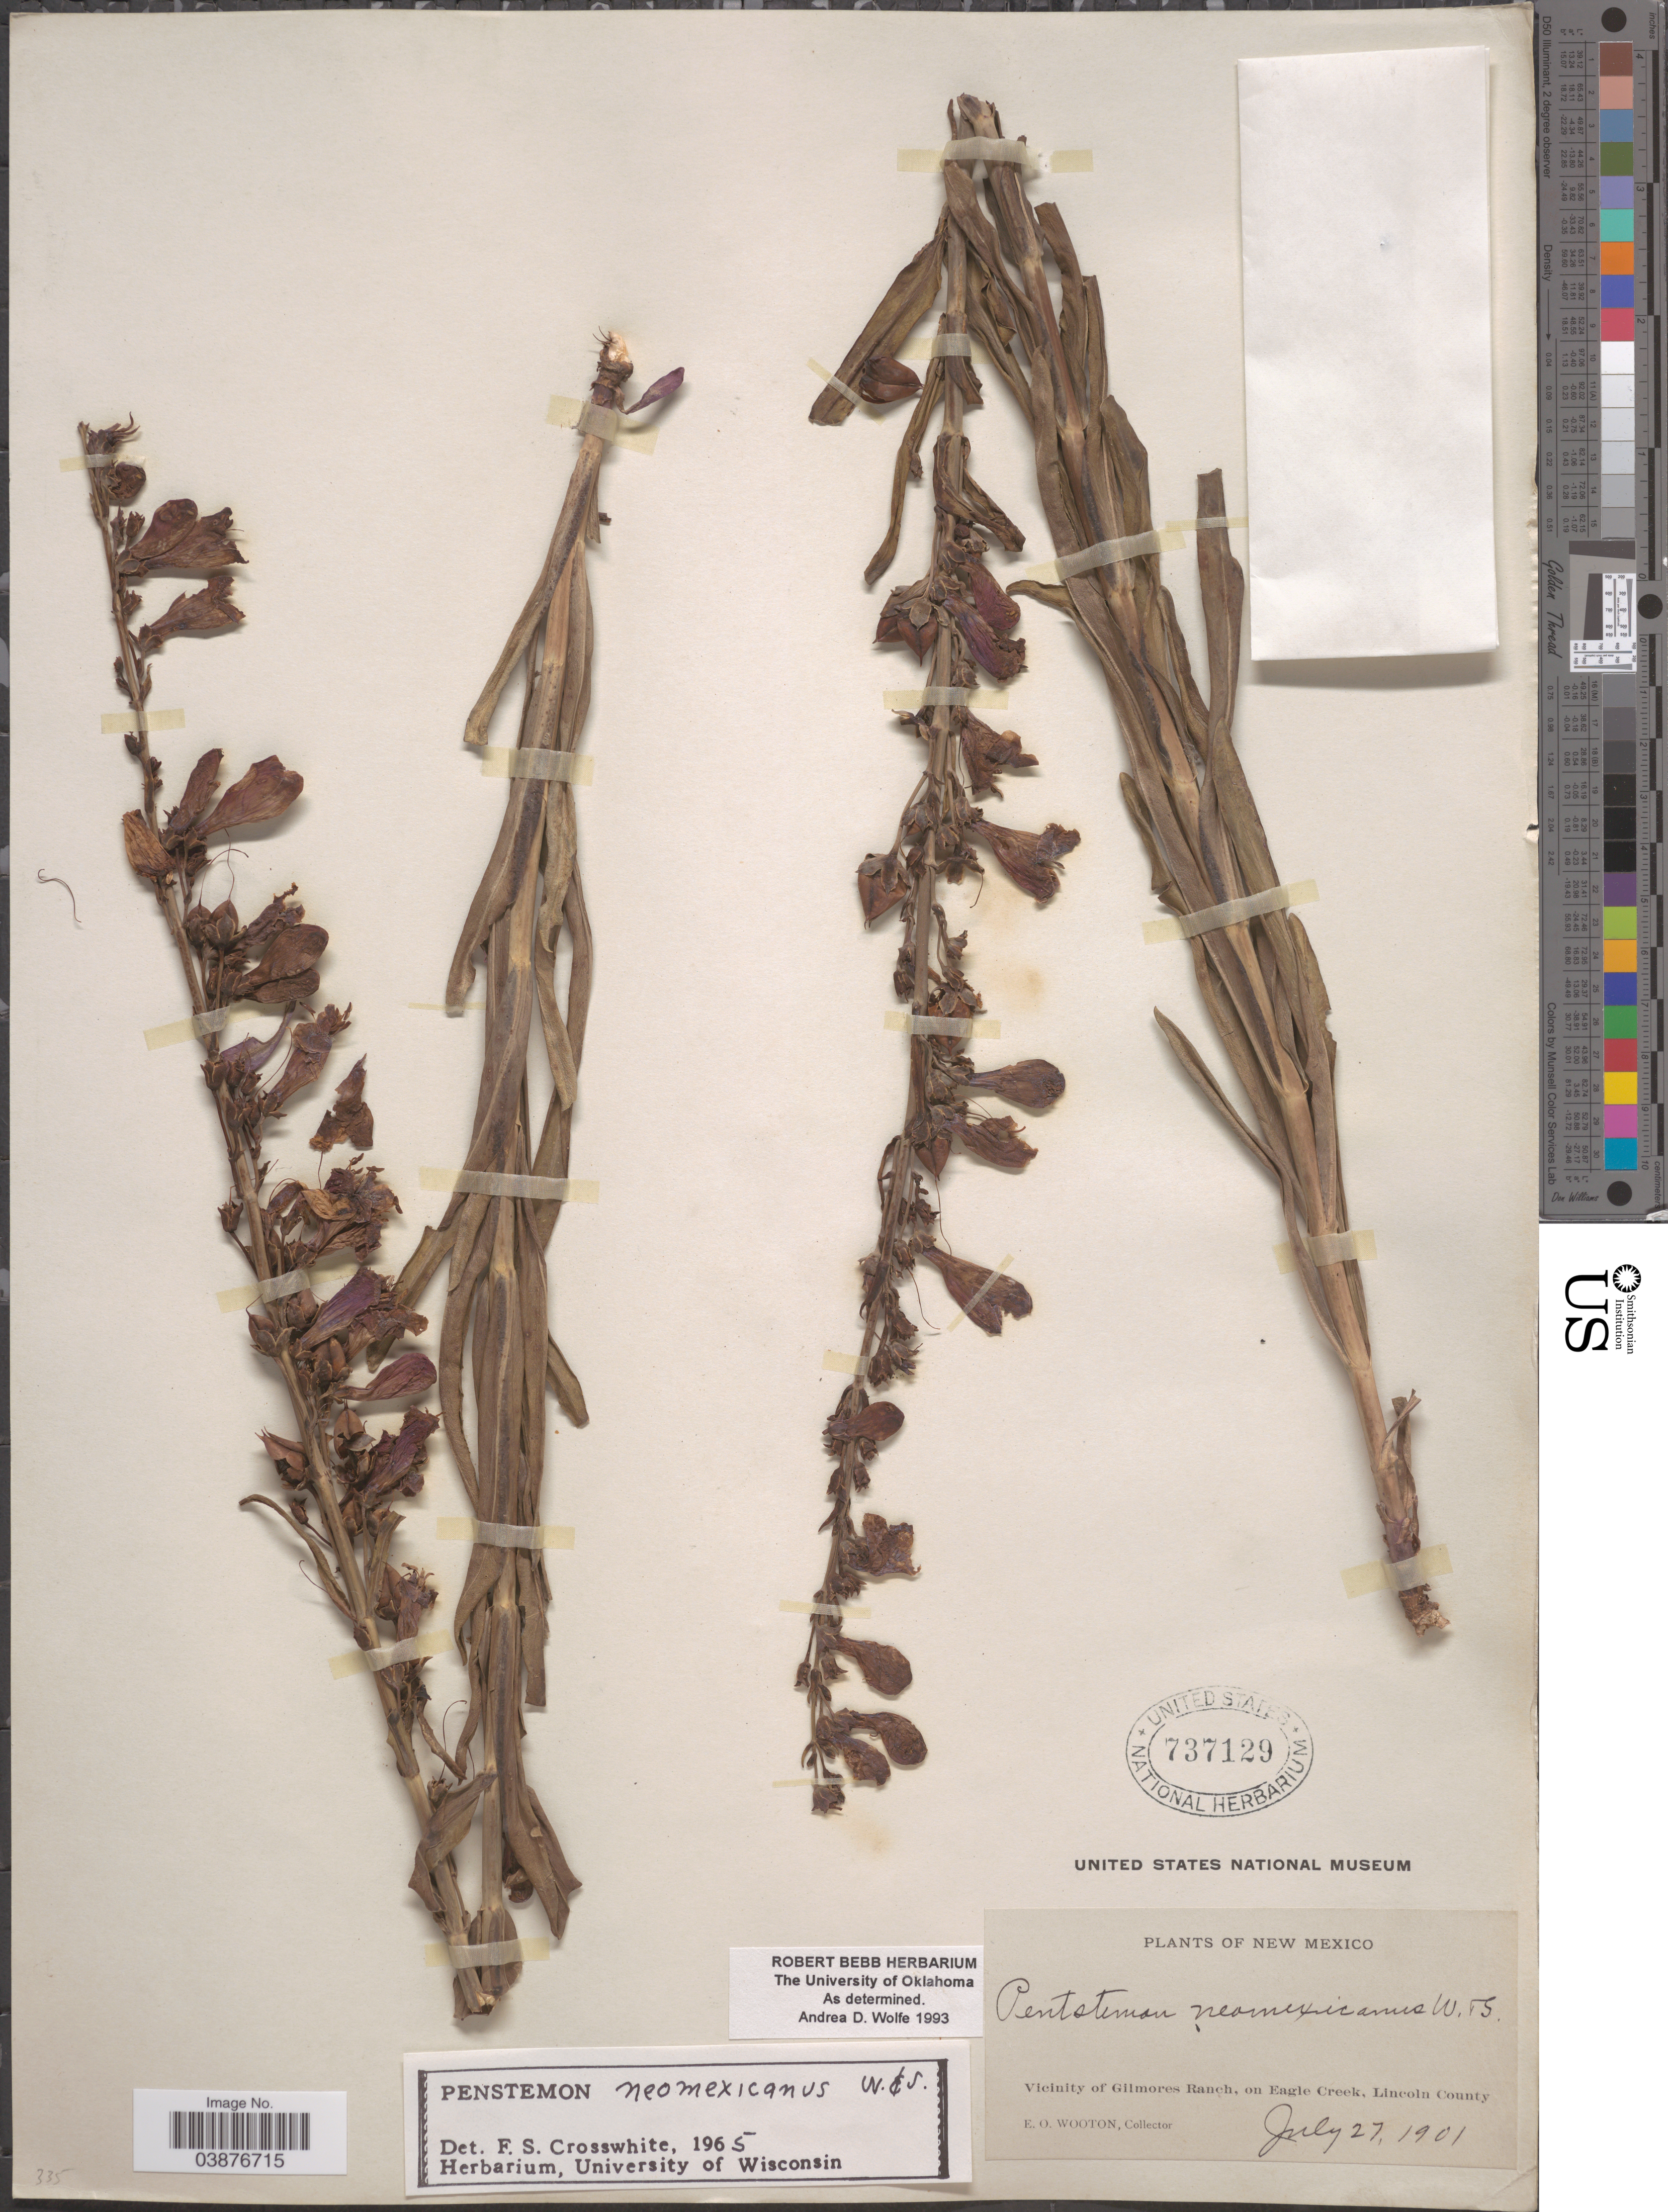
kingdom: Plantae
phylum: Tracheophyta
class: Magnoliopsida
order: Lamiales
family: Plantaginaceae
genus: Penstemon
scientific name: Penstemon neomexicanus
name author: Wooton & Standl.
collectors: E. O. Wooton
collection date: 1901-07-27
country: United States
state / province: New Mexico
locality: Vicinity of Gilmores Ranch, on Eagle Creek, Lincoln County.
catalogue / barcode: US 737129